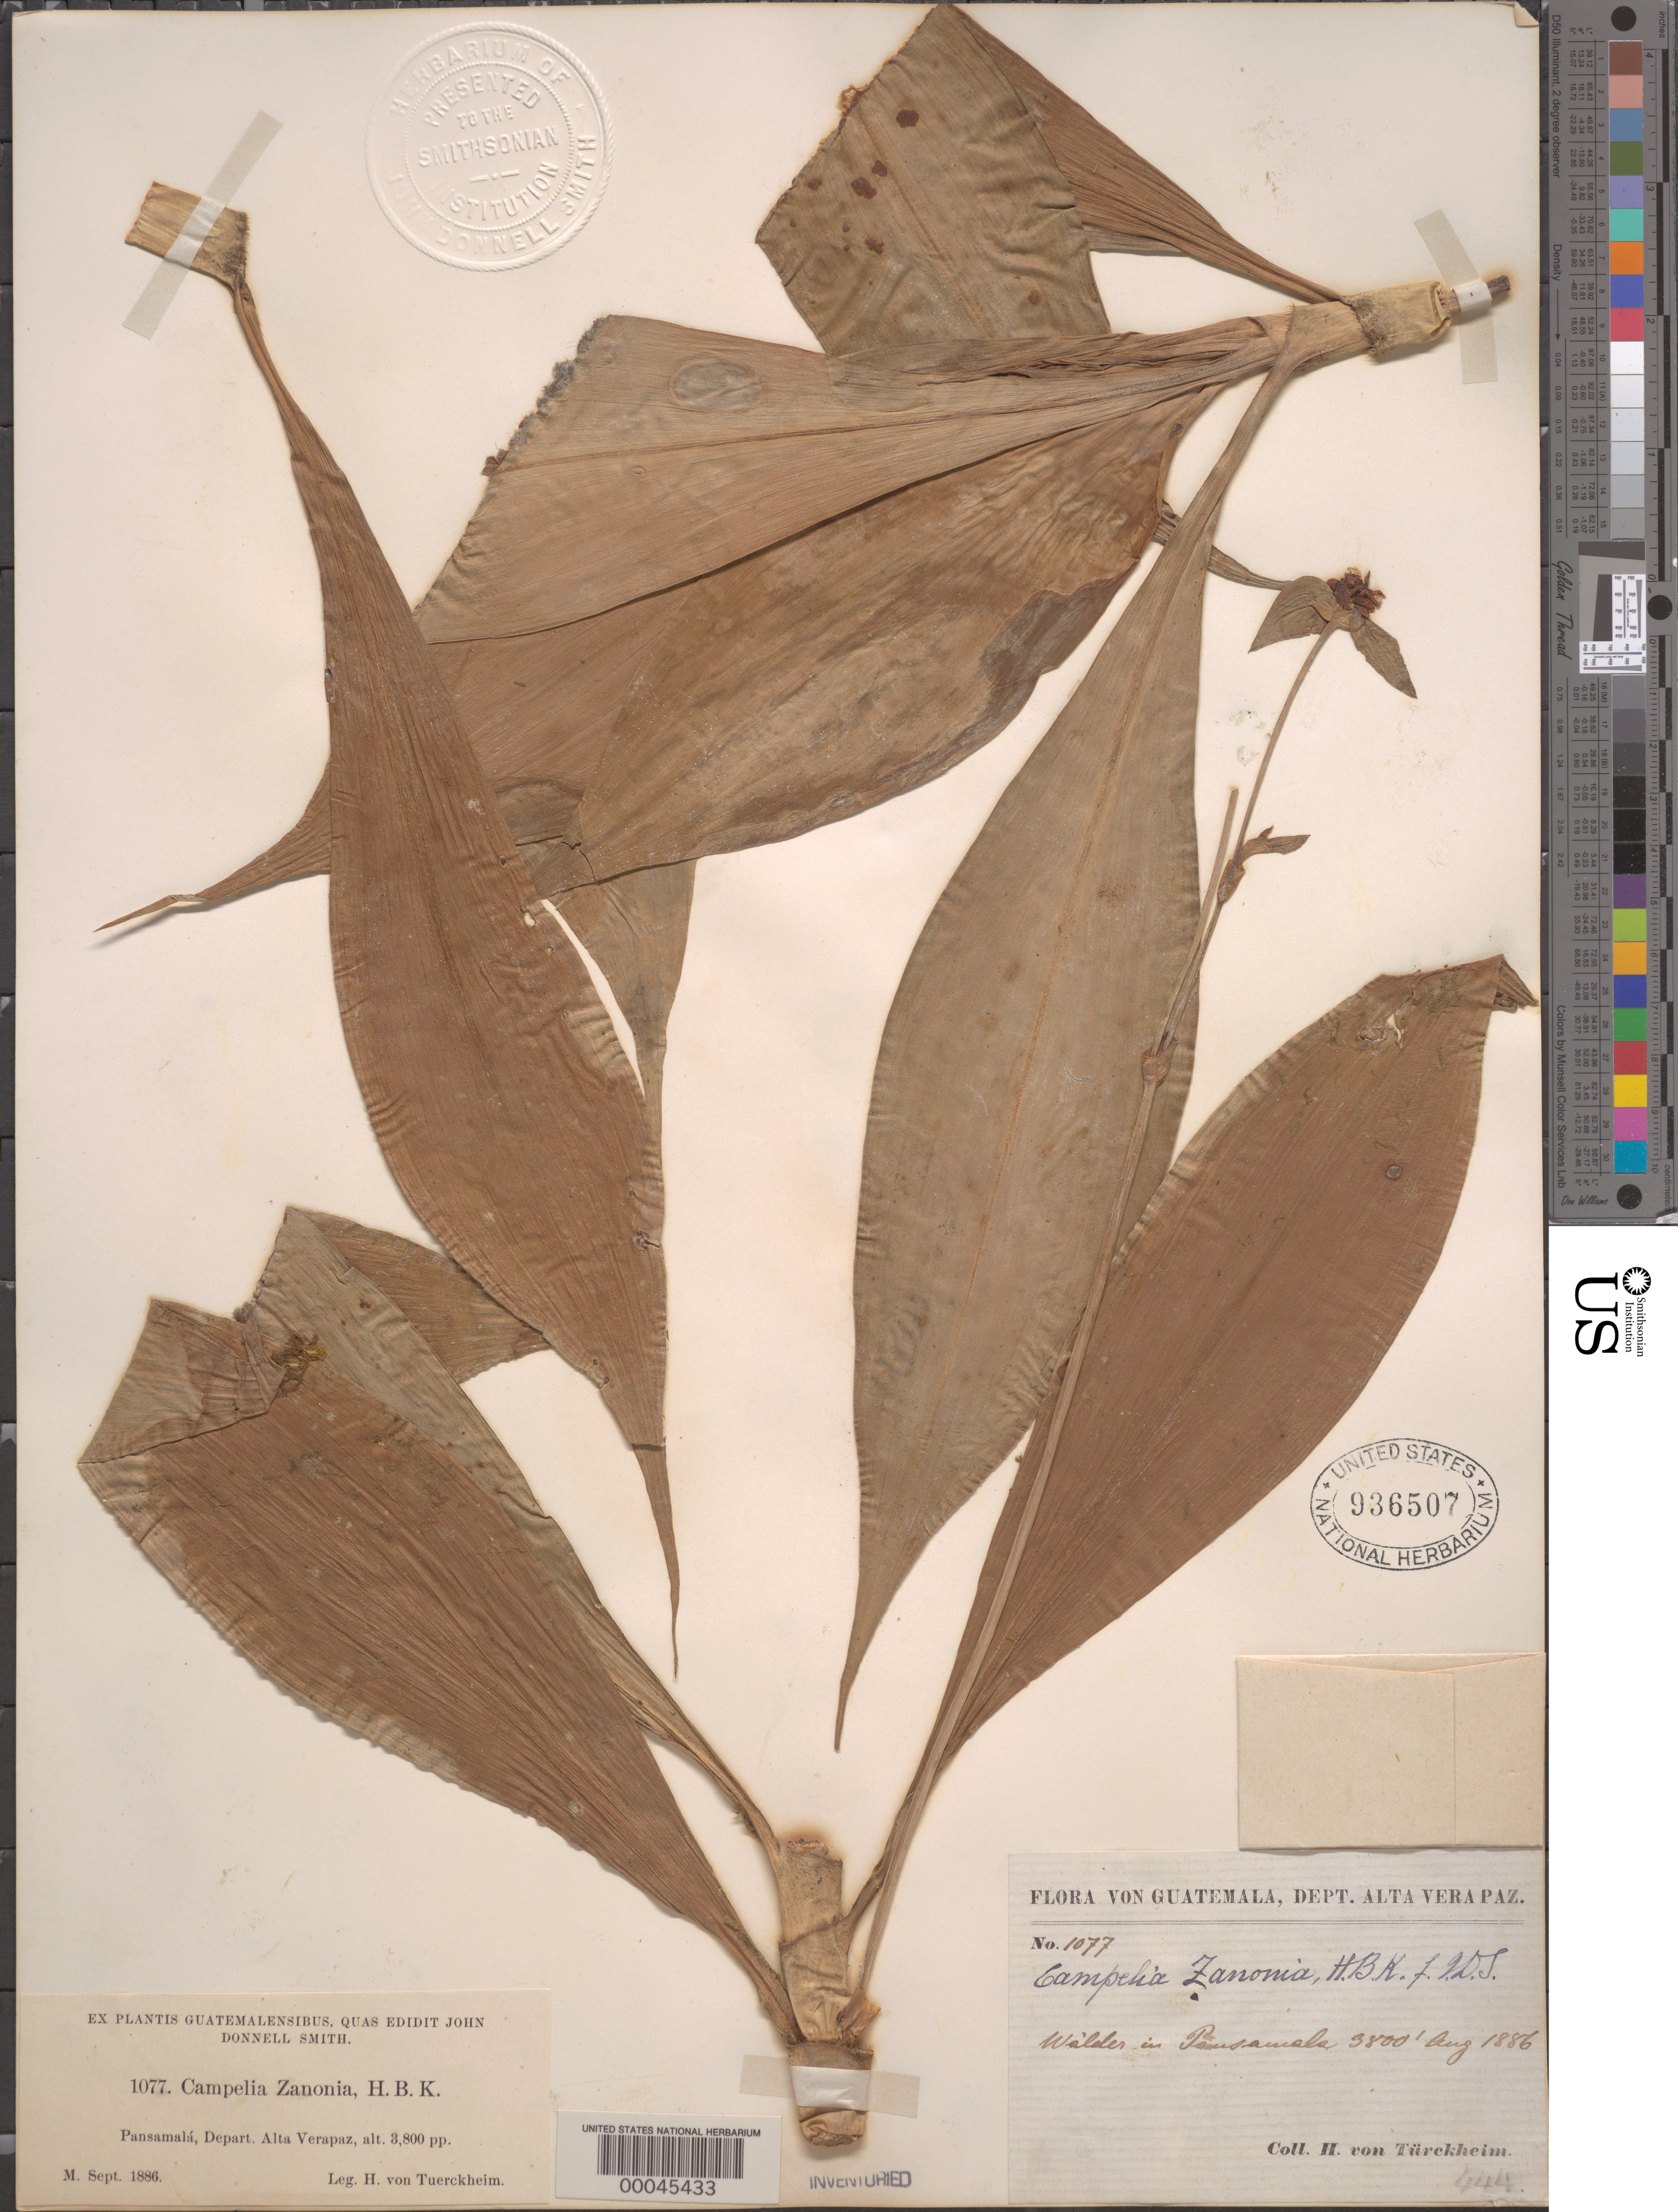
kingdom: Plantae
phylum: Tracheophyta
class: Liliopsida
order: Commelinales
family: Commelinaceae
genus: Tradescantia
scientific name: Tradescantia zanonia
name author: (L.) Sw.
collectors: H. von Türckheim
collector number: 1077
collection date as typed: Aug 1886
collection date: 1886-08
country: Guatemala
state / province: Alta Verapaz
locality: Pansamalá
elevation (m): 1159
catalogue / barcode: US 936507